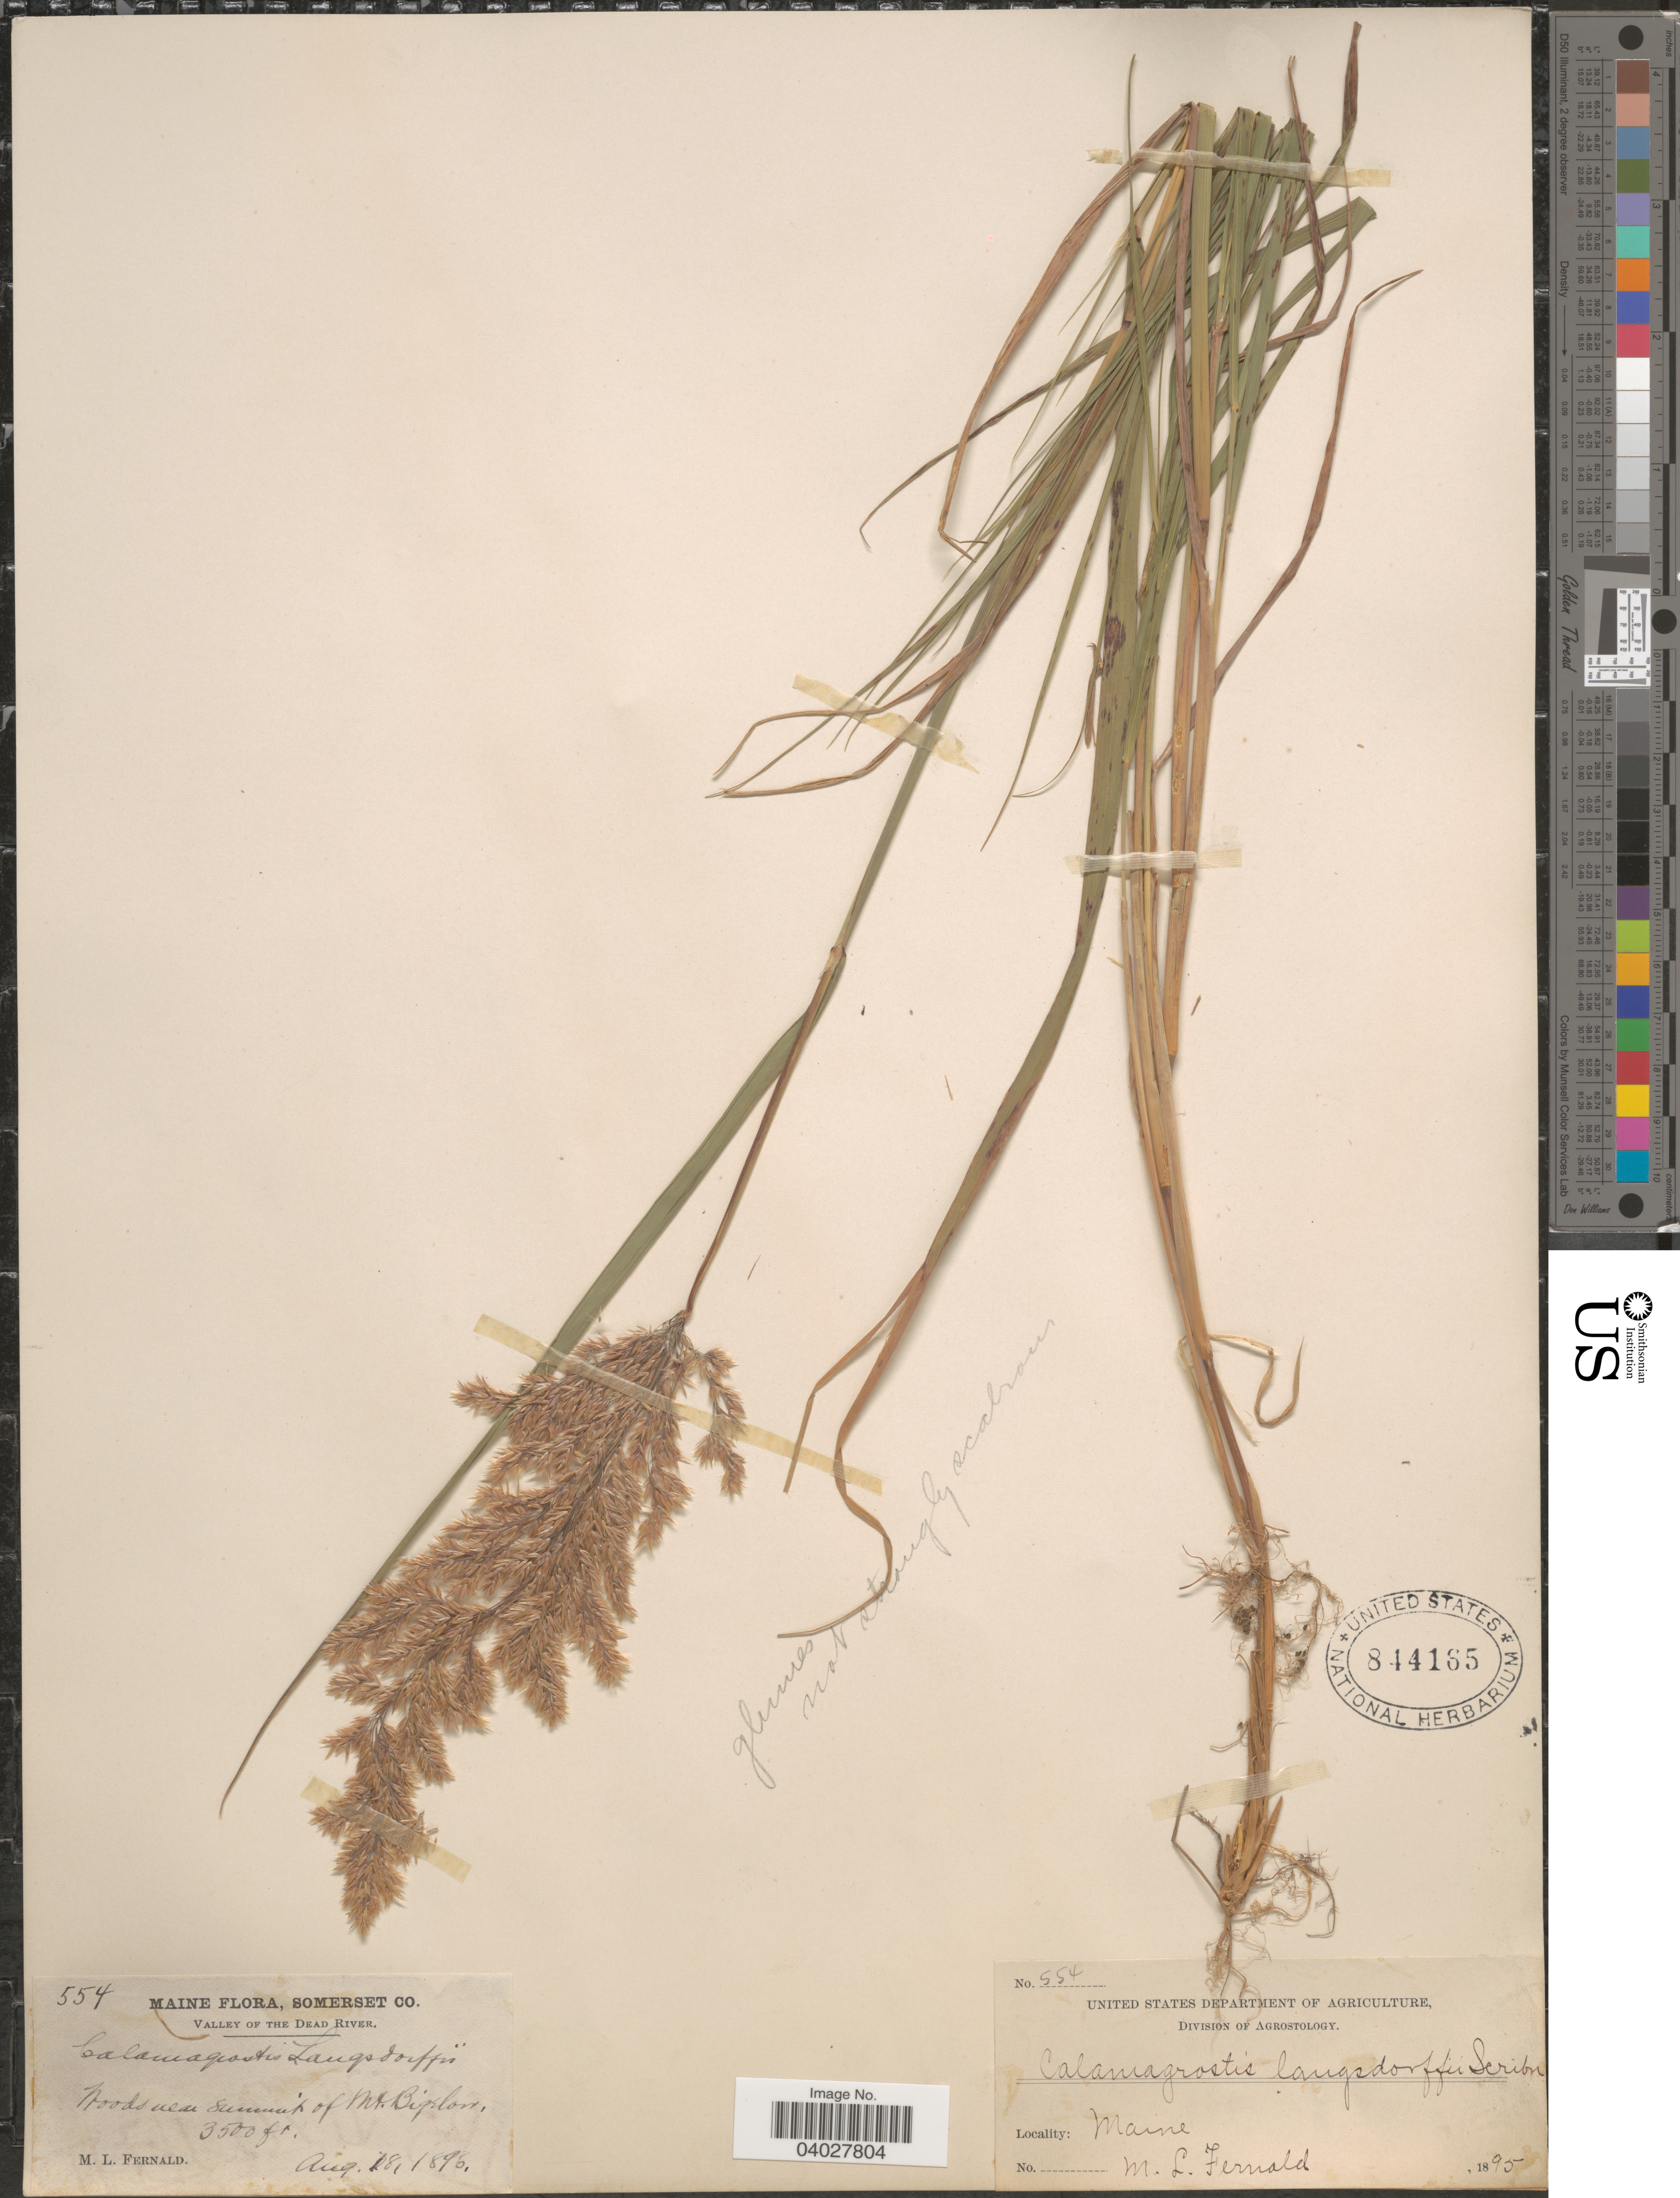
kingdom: Plantae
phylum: Tracheophyta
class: Liliopsida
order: Poales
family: Poaceae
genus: Calamagrostis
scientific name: Calamagrostis canadensis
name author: (Michx.) P. Beauv.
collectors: M. L. Fernald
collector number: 554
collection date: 1895-08-18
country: United States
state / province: Maine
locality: Somerset Co. Valley of the Dead River. Woods near summit of Mt. Bigelow.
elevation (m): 1067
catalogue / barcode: US 844165